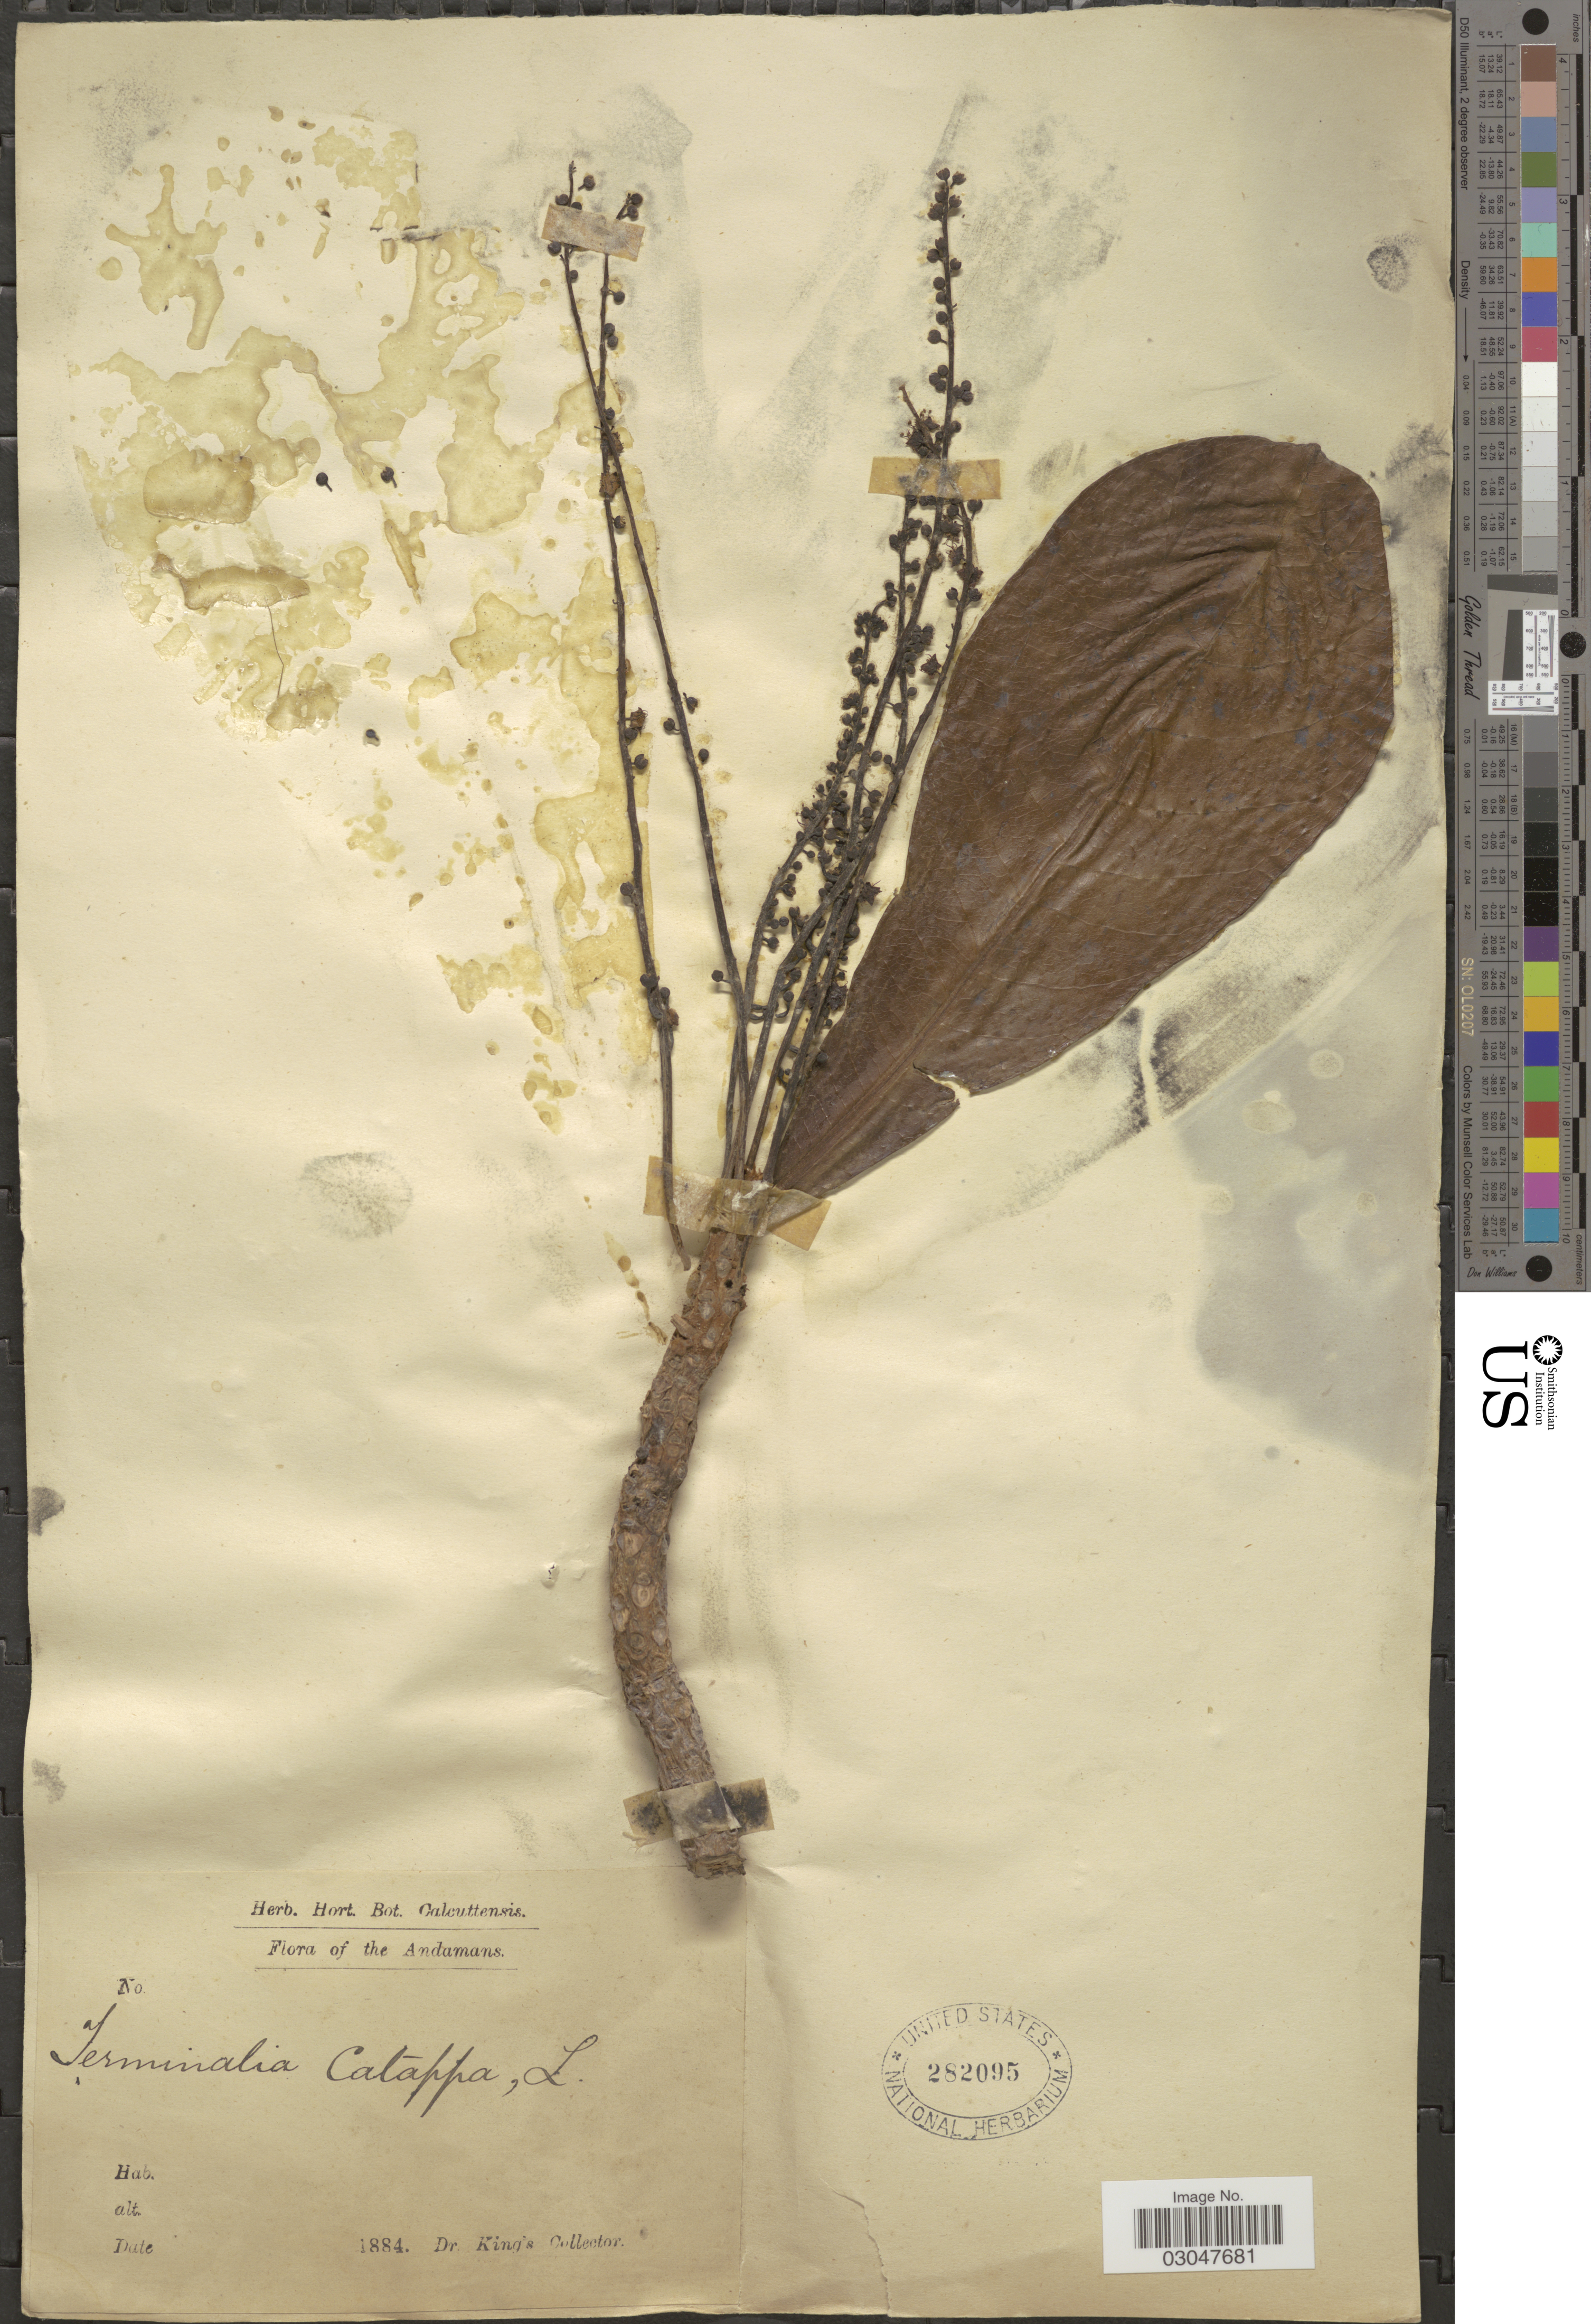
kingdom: Plantae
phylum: Tracheophyta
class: Magnoliopsida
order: Myrtales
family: Combretaceae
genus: Terminalia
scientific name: Terminalia catappa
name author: L.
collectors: Dr. King's collector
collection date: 1884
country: India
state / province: Andaman and Nicobar Islands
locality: Andamans.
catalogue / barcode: US 282095